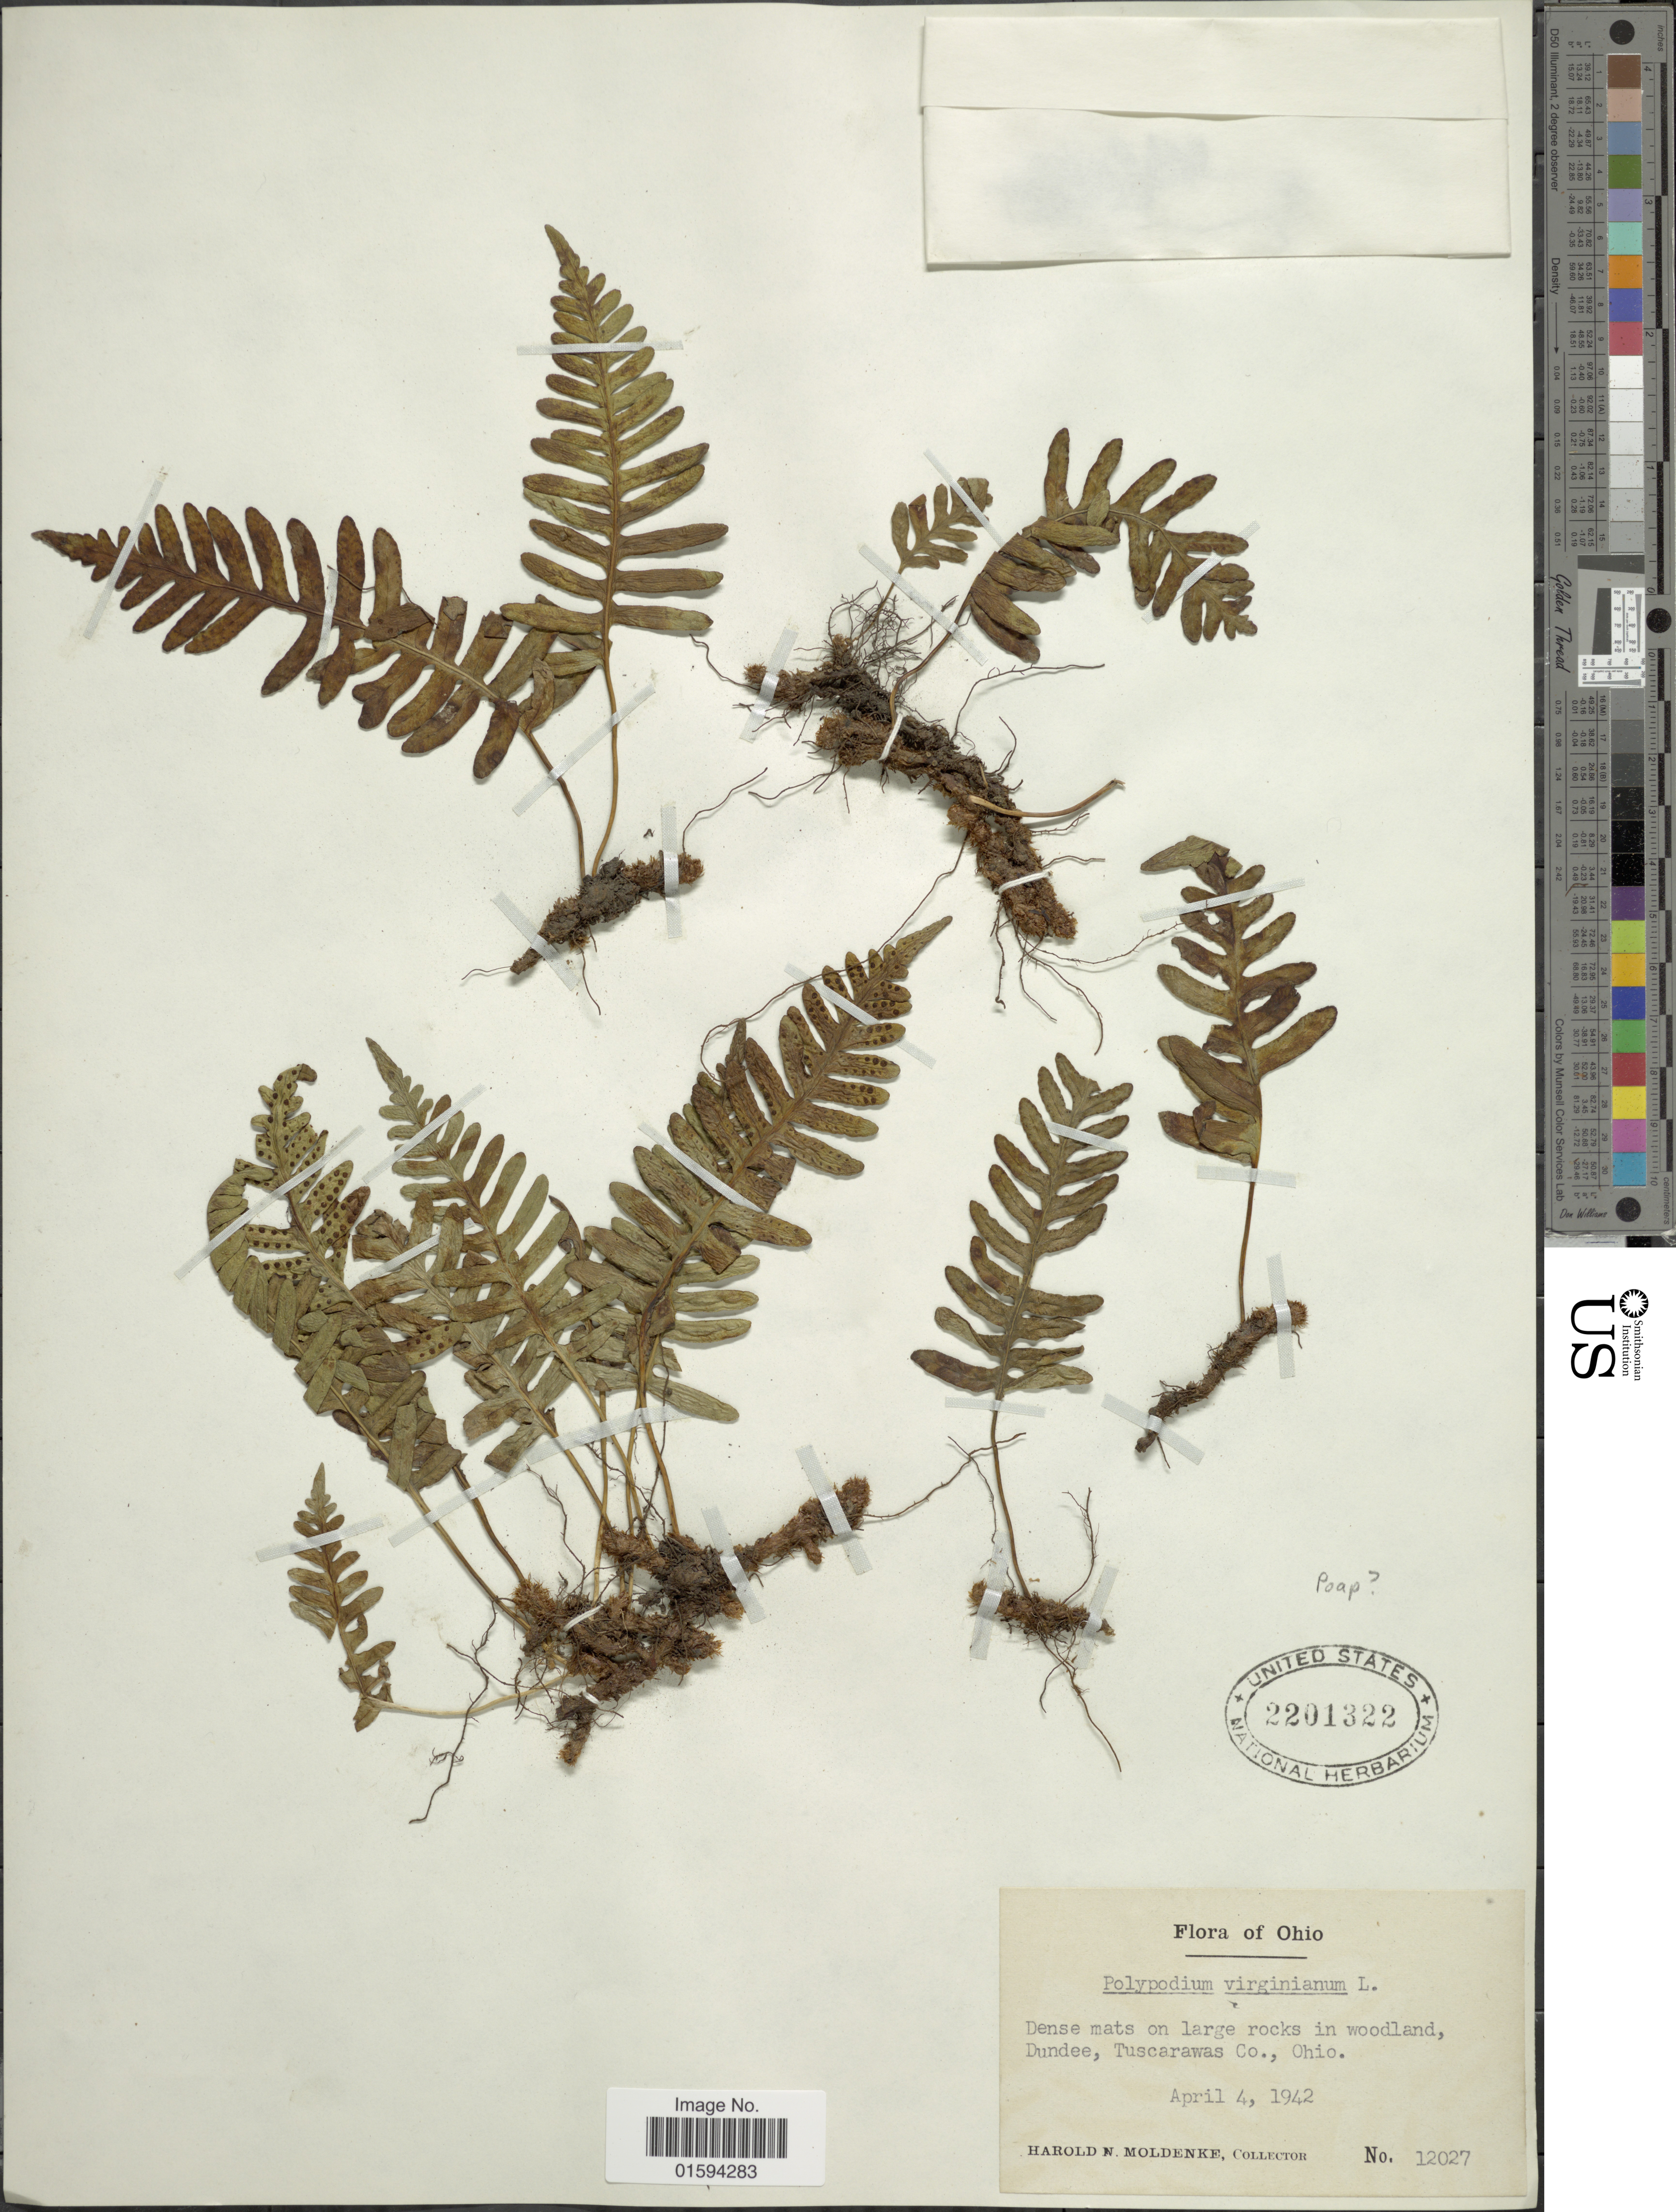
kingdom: Plantae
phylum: Tracheophyta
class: Polypodiopsida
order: Polypodiales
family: Polypodiaceae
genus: Polypodium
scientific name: Polypodium appalachianum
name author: Haufler & Windham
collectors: H. N. Moldenke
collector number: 12027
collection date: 1942-04-04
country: United States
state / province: Ohio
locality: Dense mats on large rocks in woodland, Dundee, Tuscarawas Co.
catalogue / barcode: US 2201322